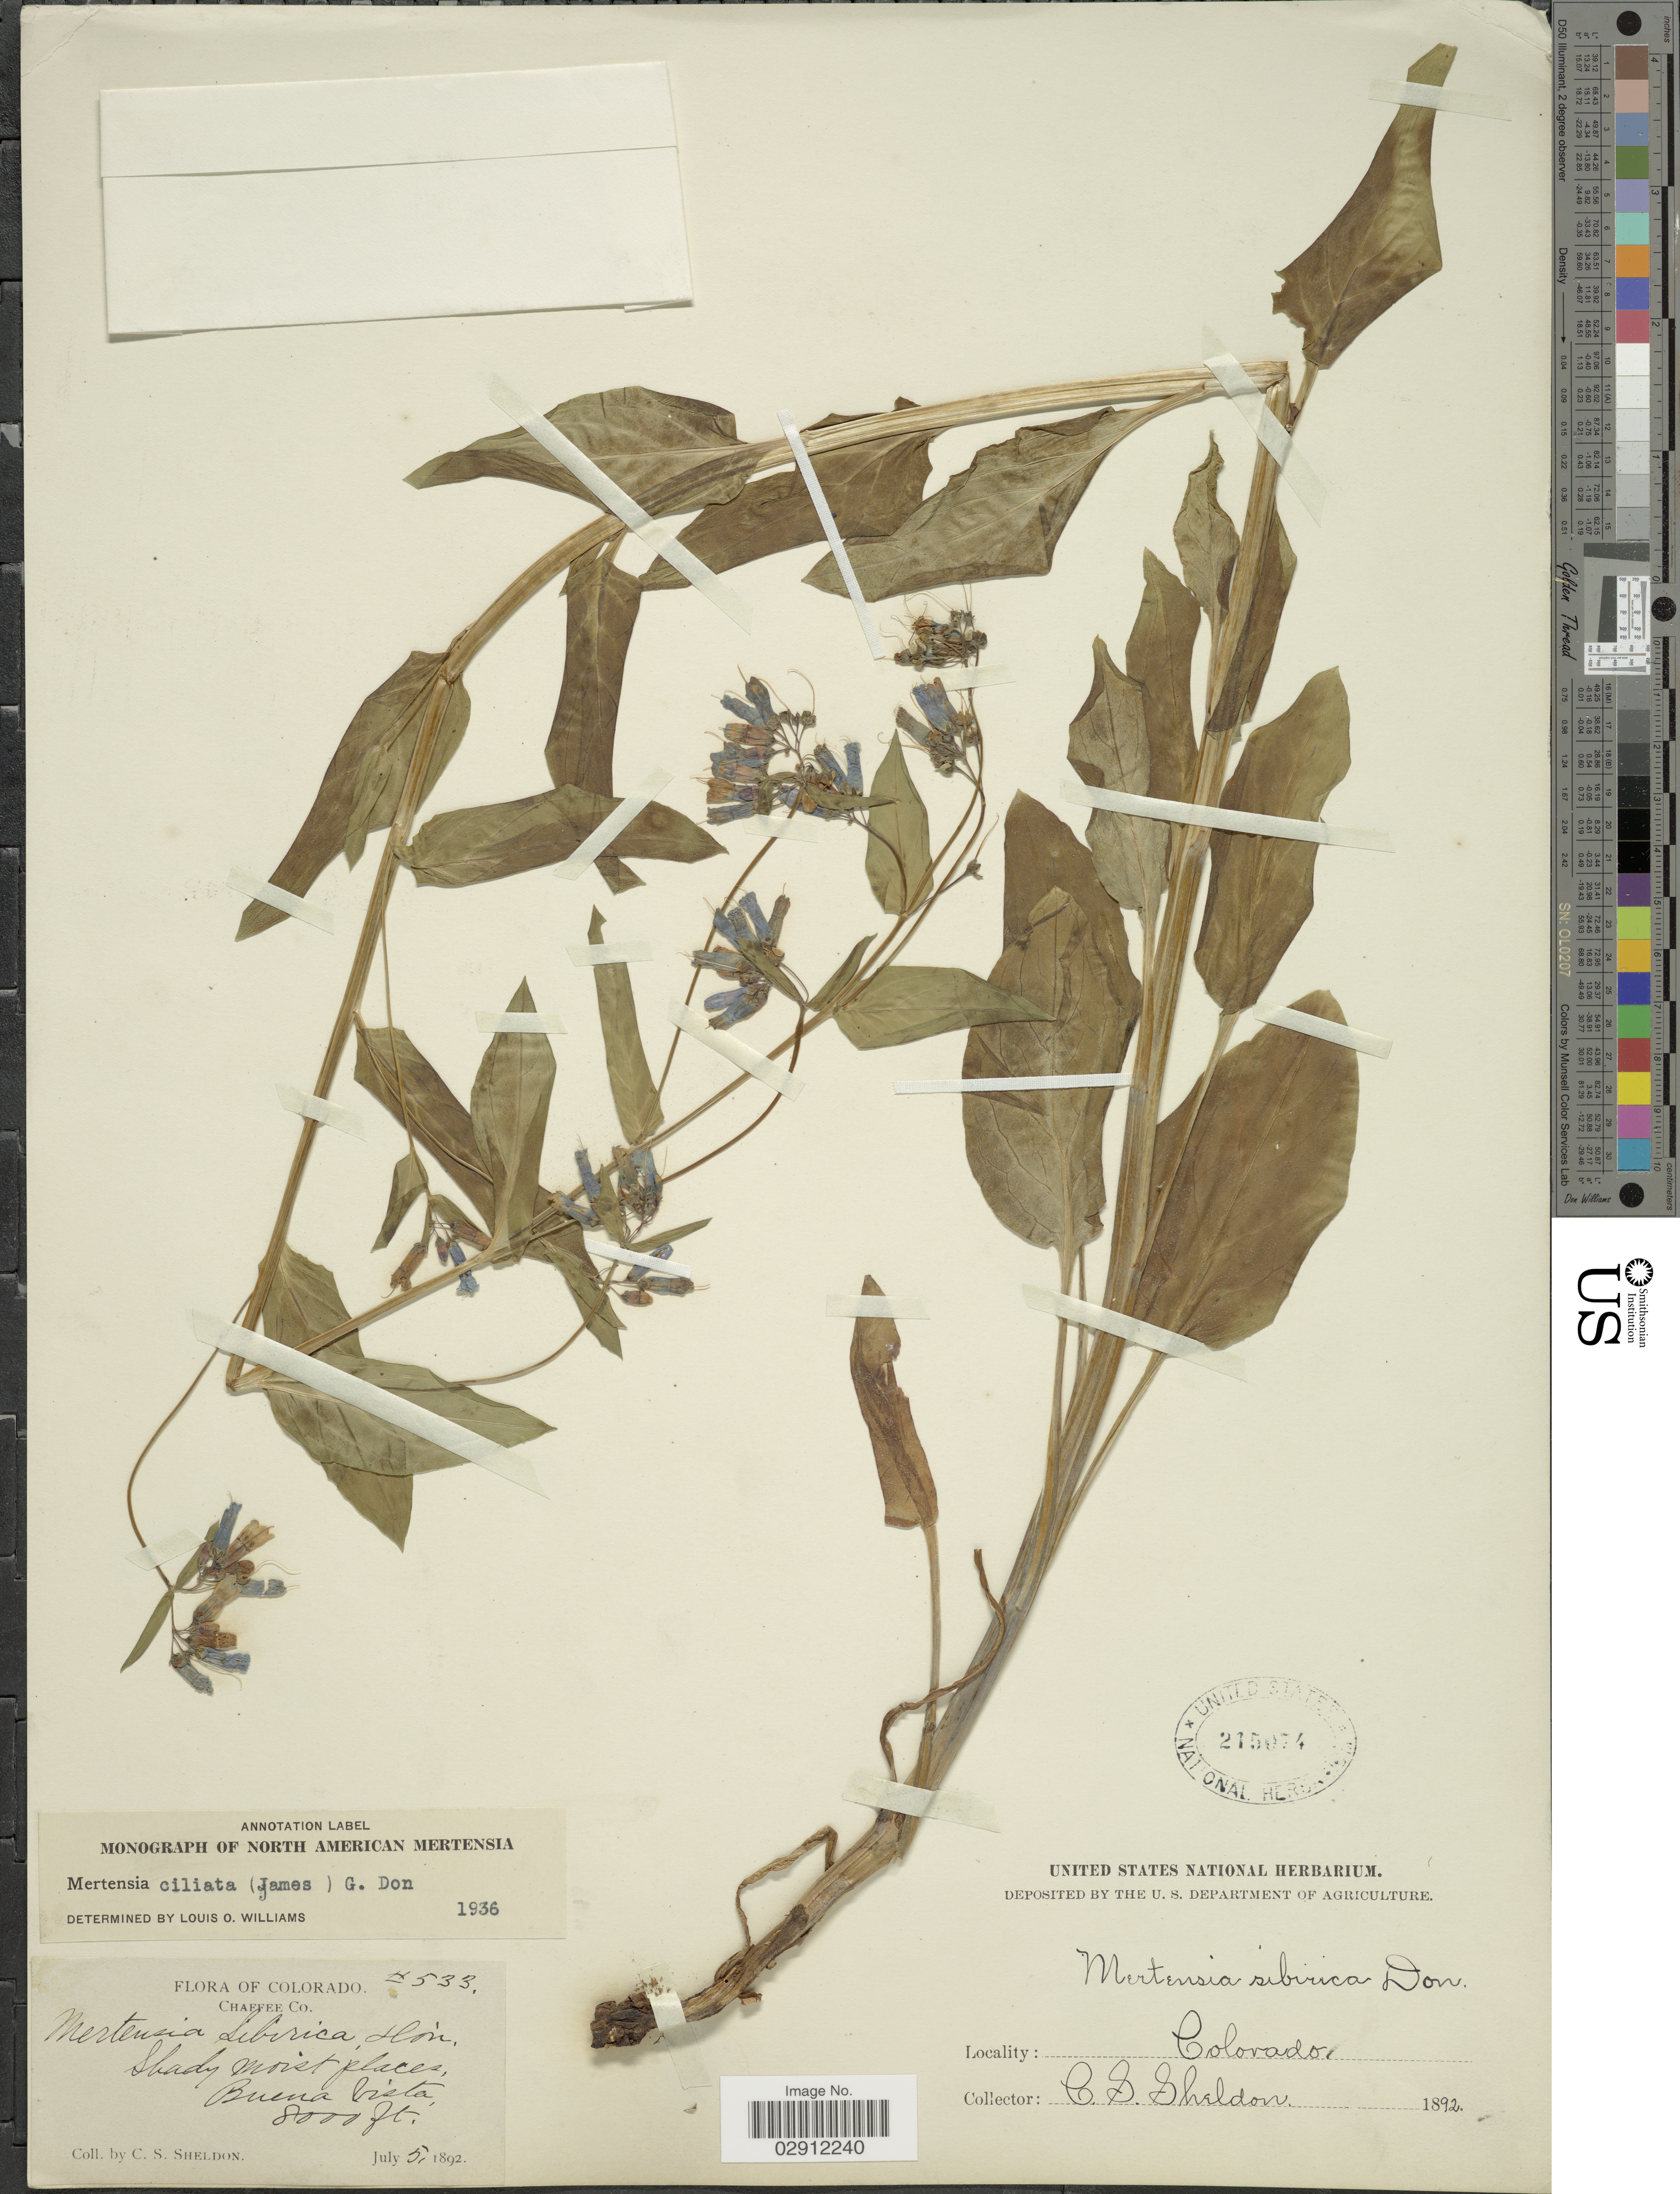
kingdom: Plantae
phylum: Tracheophyta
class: Magnoliopsida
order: Boraginales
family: Boraginaceae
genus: Mertensia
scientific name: Mertensia ciliata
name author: (James) G. Don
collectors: C. S. Sheldon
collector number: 533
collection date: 1892-07-05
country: United States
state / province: Colorado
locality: Chaffee Co. Buena Vista.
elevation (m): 2438